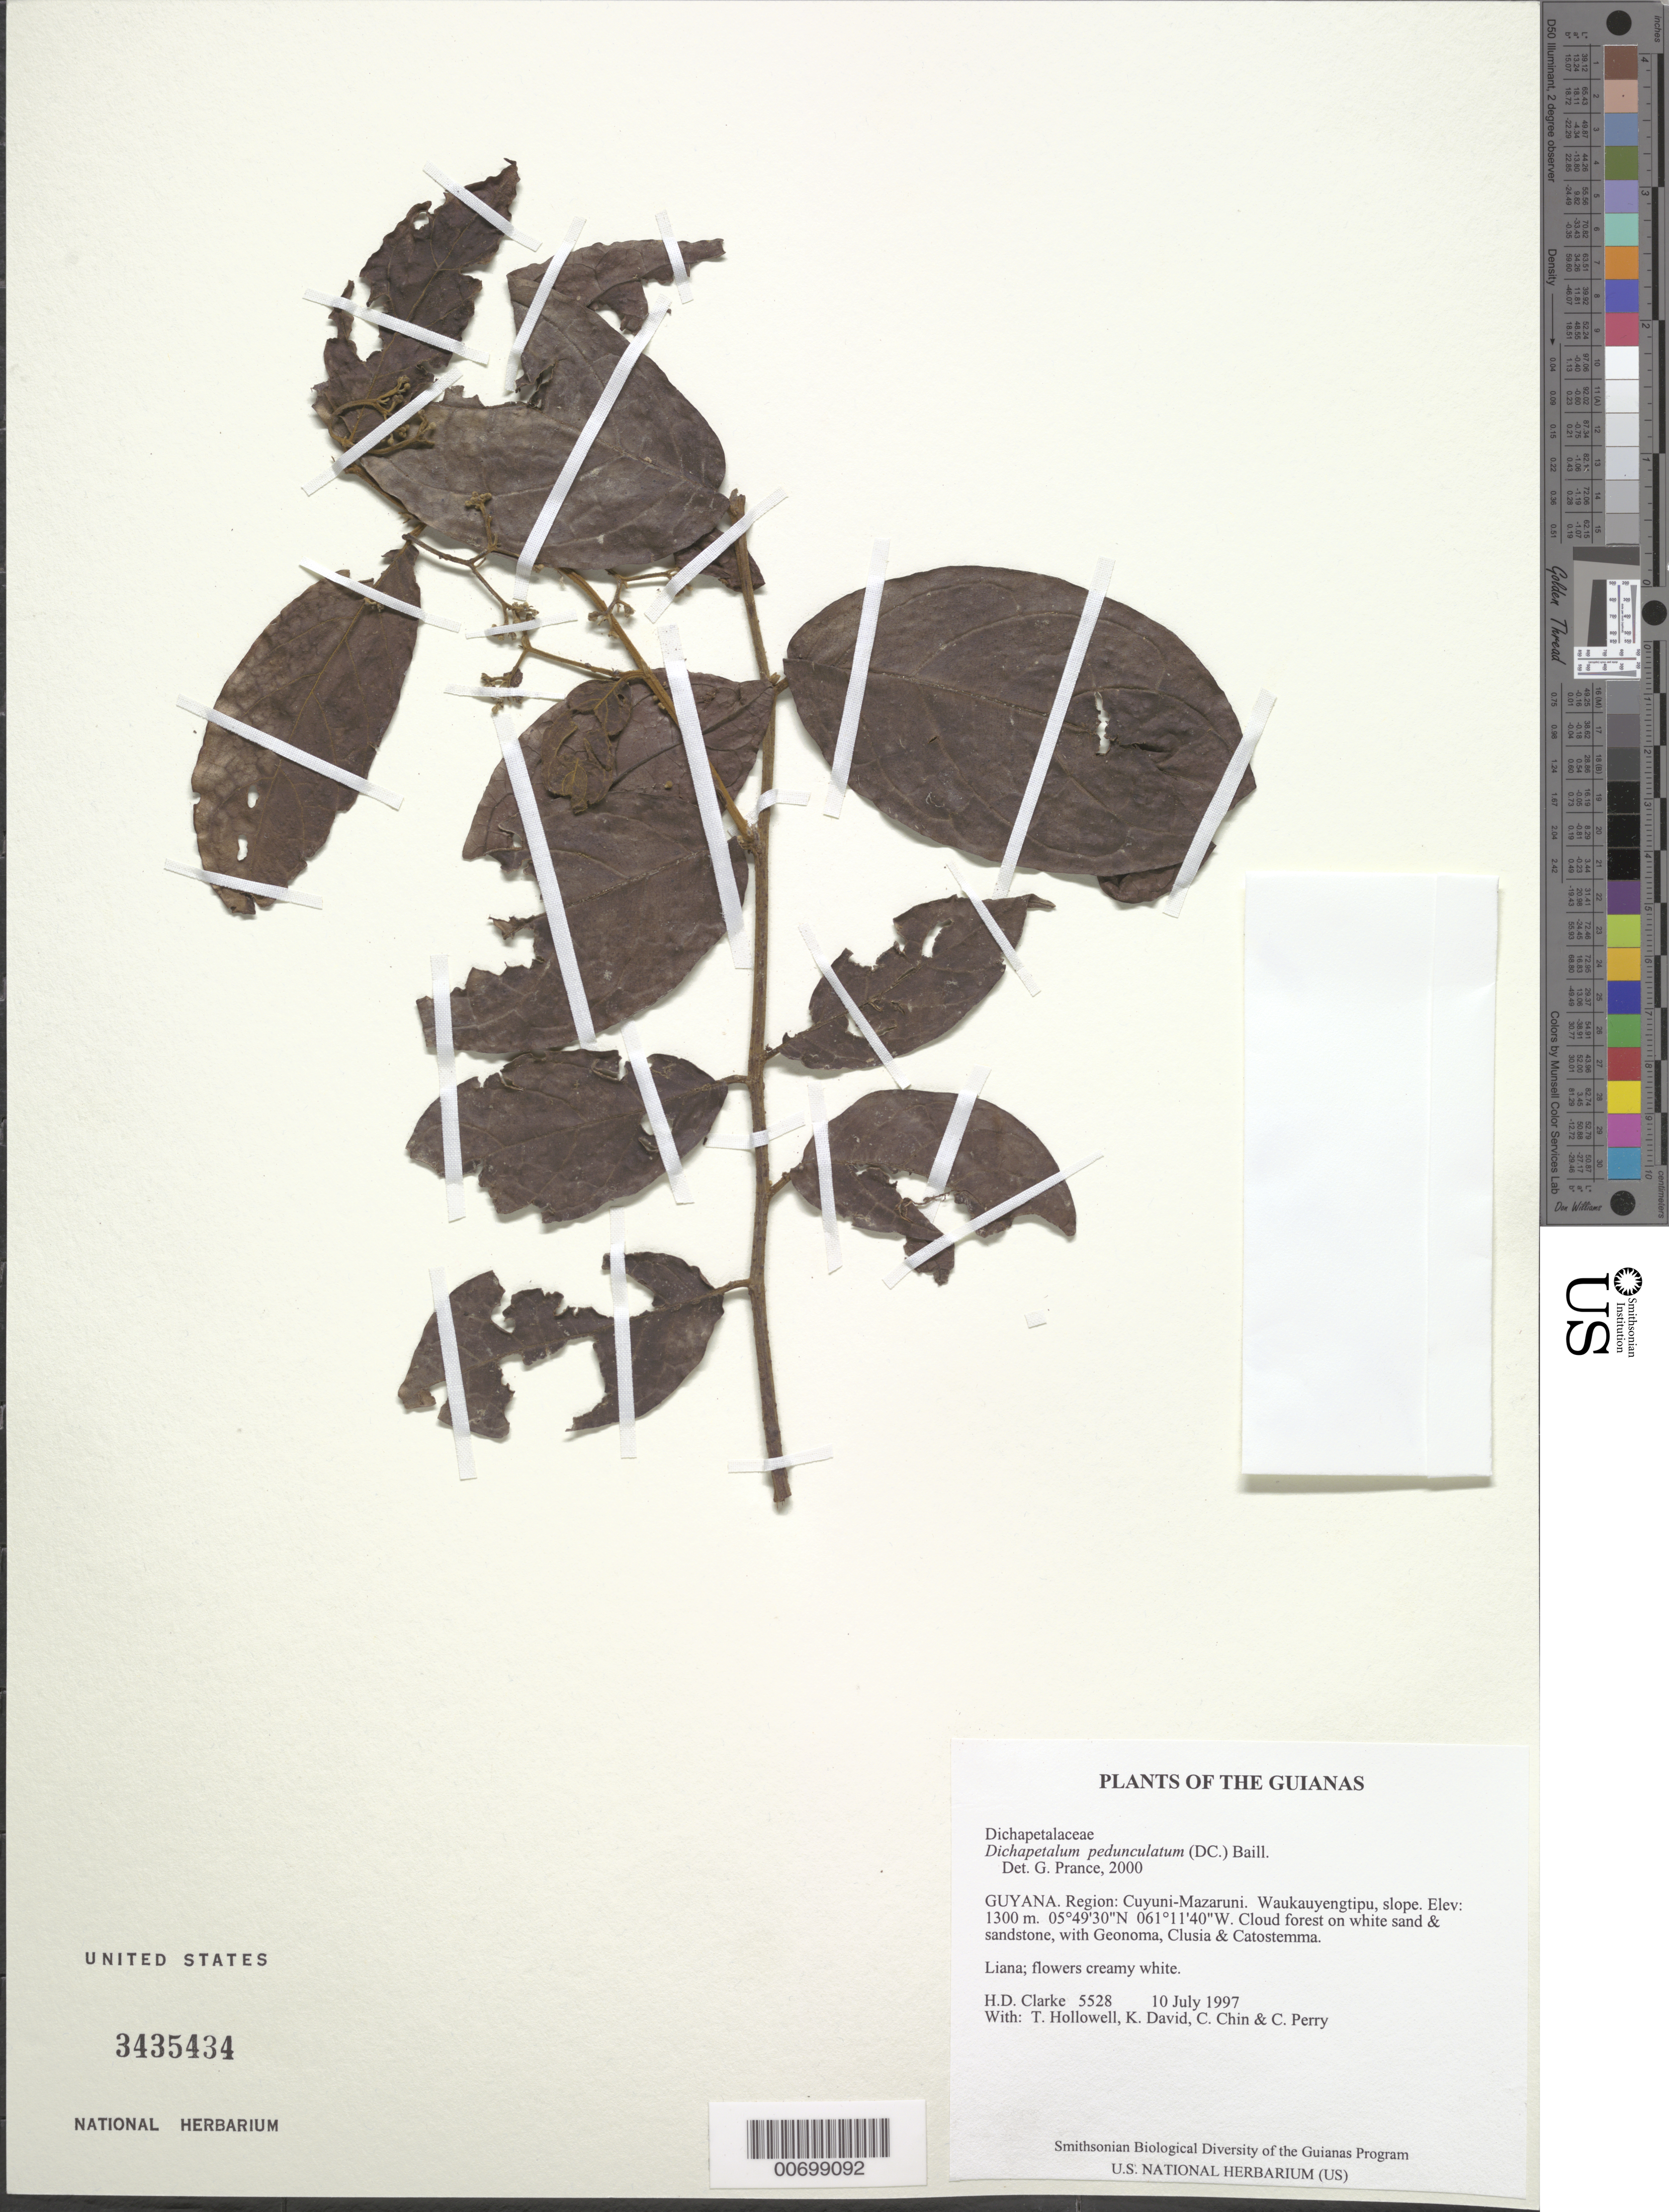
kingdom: Plantae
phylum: Tracheophyta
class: Magnoliopsida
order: Malpighiales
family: Dichapetalaceae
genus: Dichapetalum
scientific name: Dichapetalum pedunculatum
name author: (DC.) Baill.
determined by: Prance, G. T.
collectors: H. D. Clarke, T. Hollowell, K. David, C. Chin & C. Perry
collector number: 5528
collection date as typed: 10 July 1997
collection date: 1997-07-10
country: Guyana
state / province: Cuyuni-Mazaruni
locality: Waukauyengtipu, slope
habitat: Cloud forest on white sand & sandstone, with Geonoma, Clusia & Catostemma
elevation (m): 1300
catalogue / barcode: US 3435434